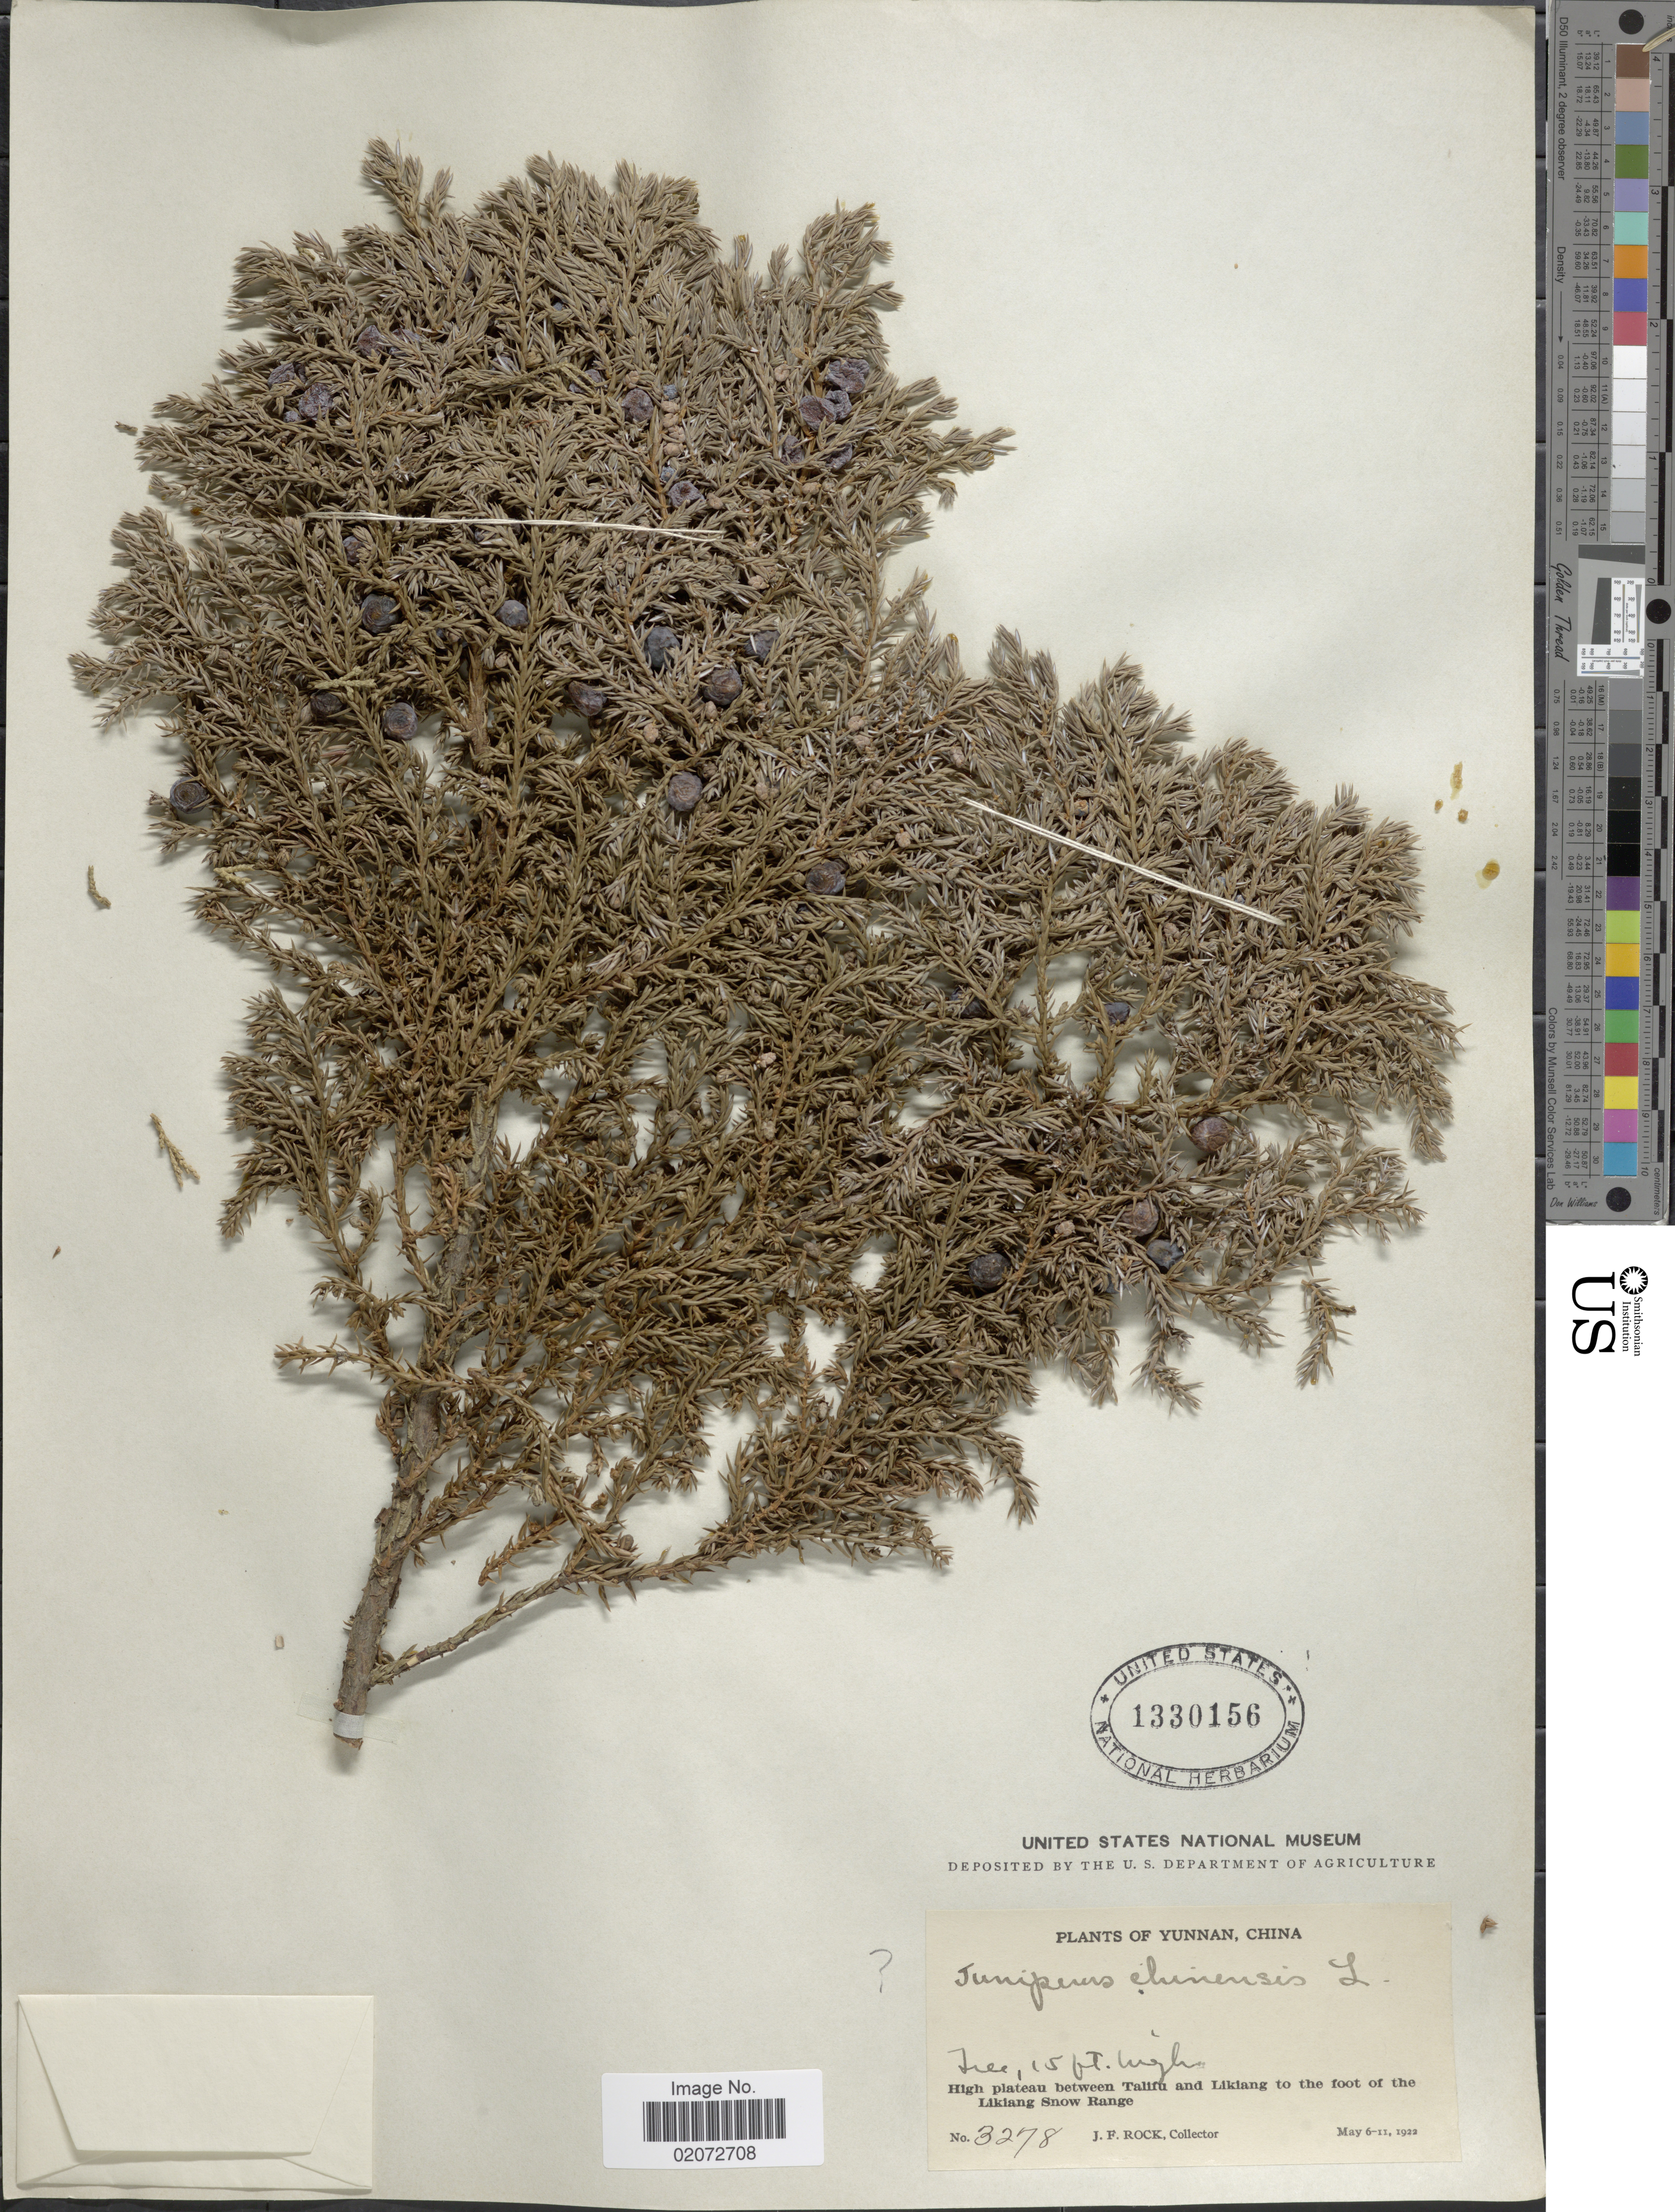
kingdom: Plantae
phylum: Tracheophyta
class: Pinopsida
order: Pinales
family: Cupressaceae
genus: Juniperus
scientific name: Juniperus chinensis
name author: L.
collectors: J. Rock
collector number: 3278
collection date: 1922-05-06/1922-05-11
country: China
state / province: Yunnan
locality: High plateau between Talifu and Likiang to the foot of the Likiang Snow Range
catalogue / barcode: US 1330156